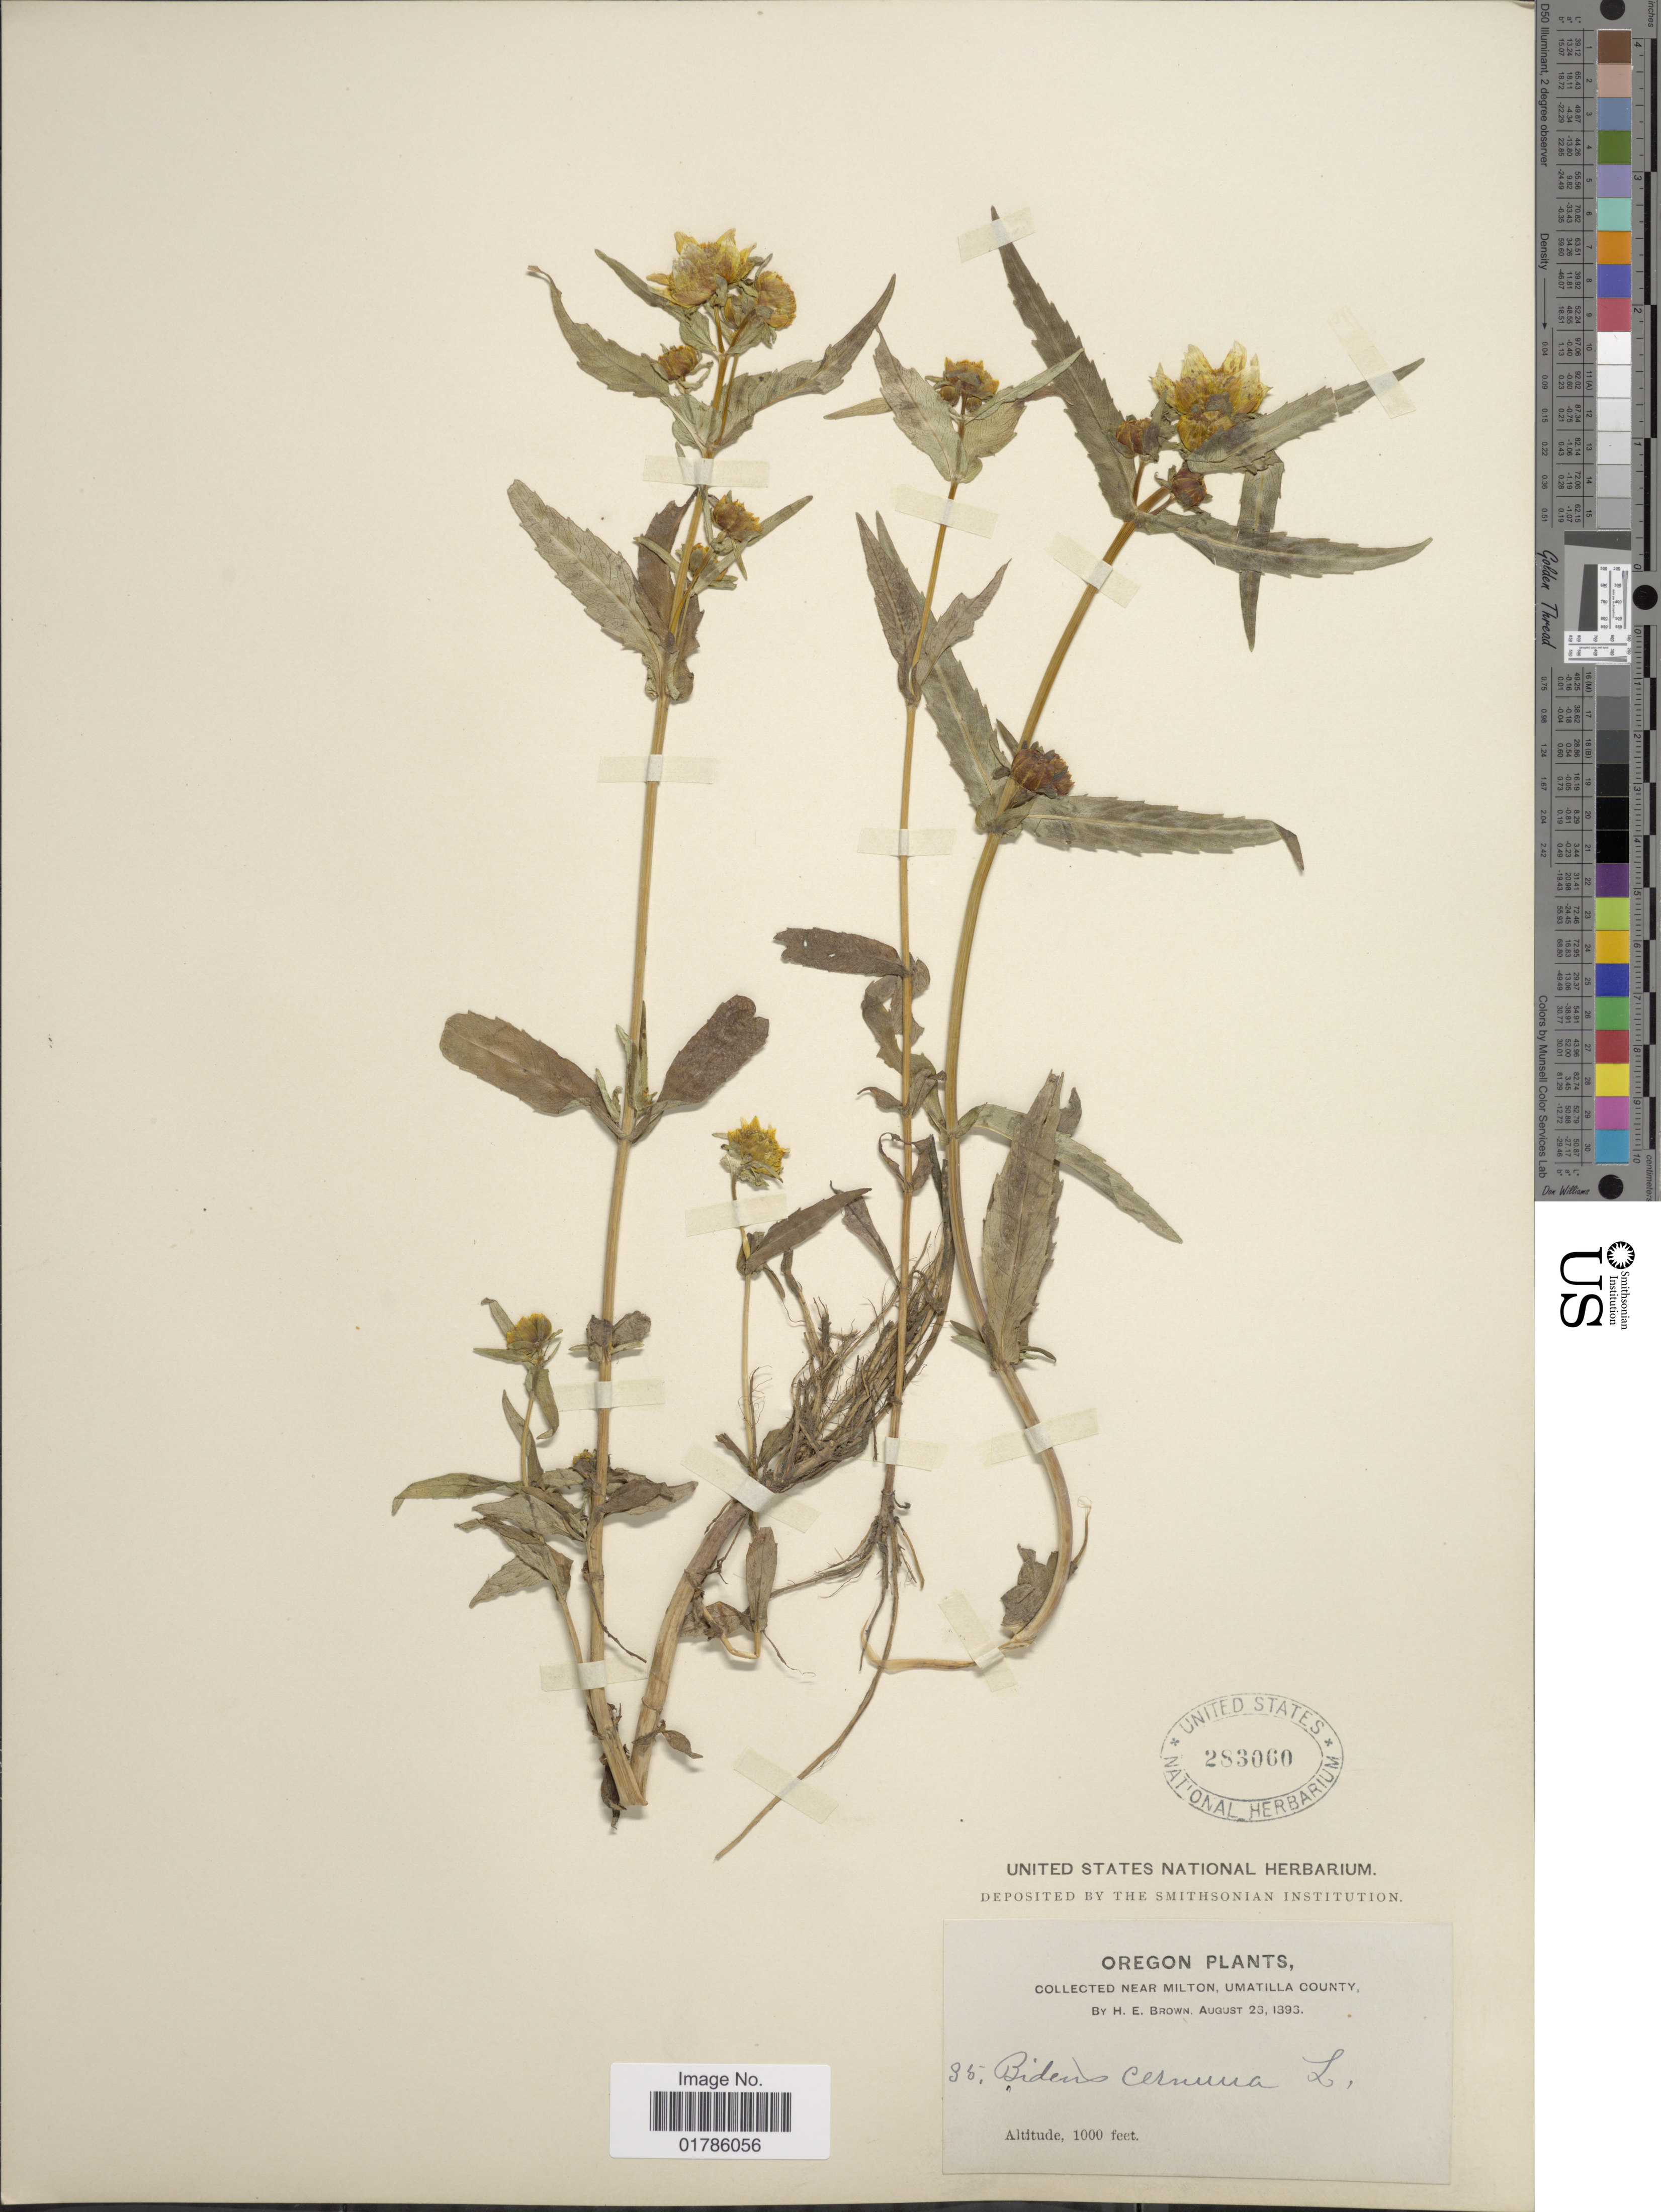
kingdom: Plantae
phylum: Tracheophyta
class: Magnoliopsida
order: Asterales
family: Asteraceae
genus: Bidens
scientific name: Bidens cernua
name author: L.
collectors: H. E. Brown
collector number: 95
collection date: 1893-08-23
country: United States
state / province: Oregon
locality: Near Milton, Umatilla County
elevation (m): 305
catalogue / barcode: US 283060